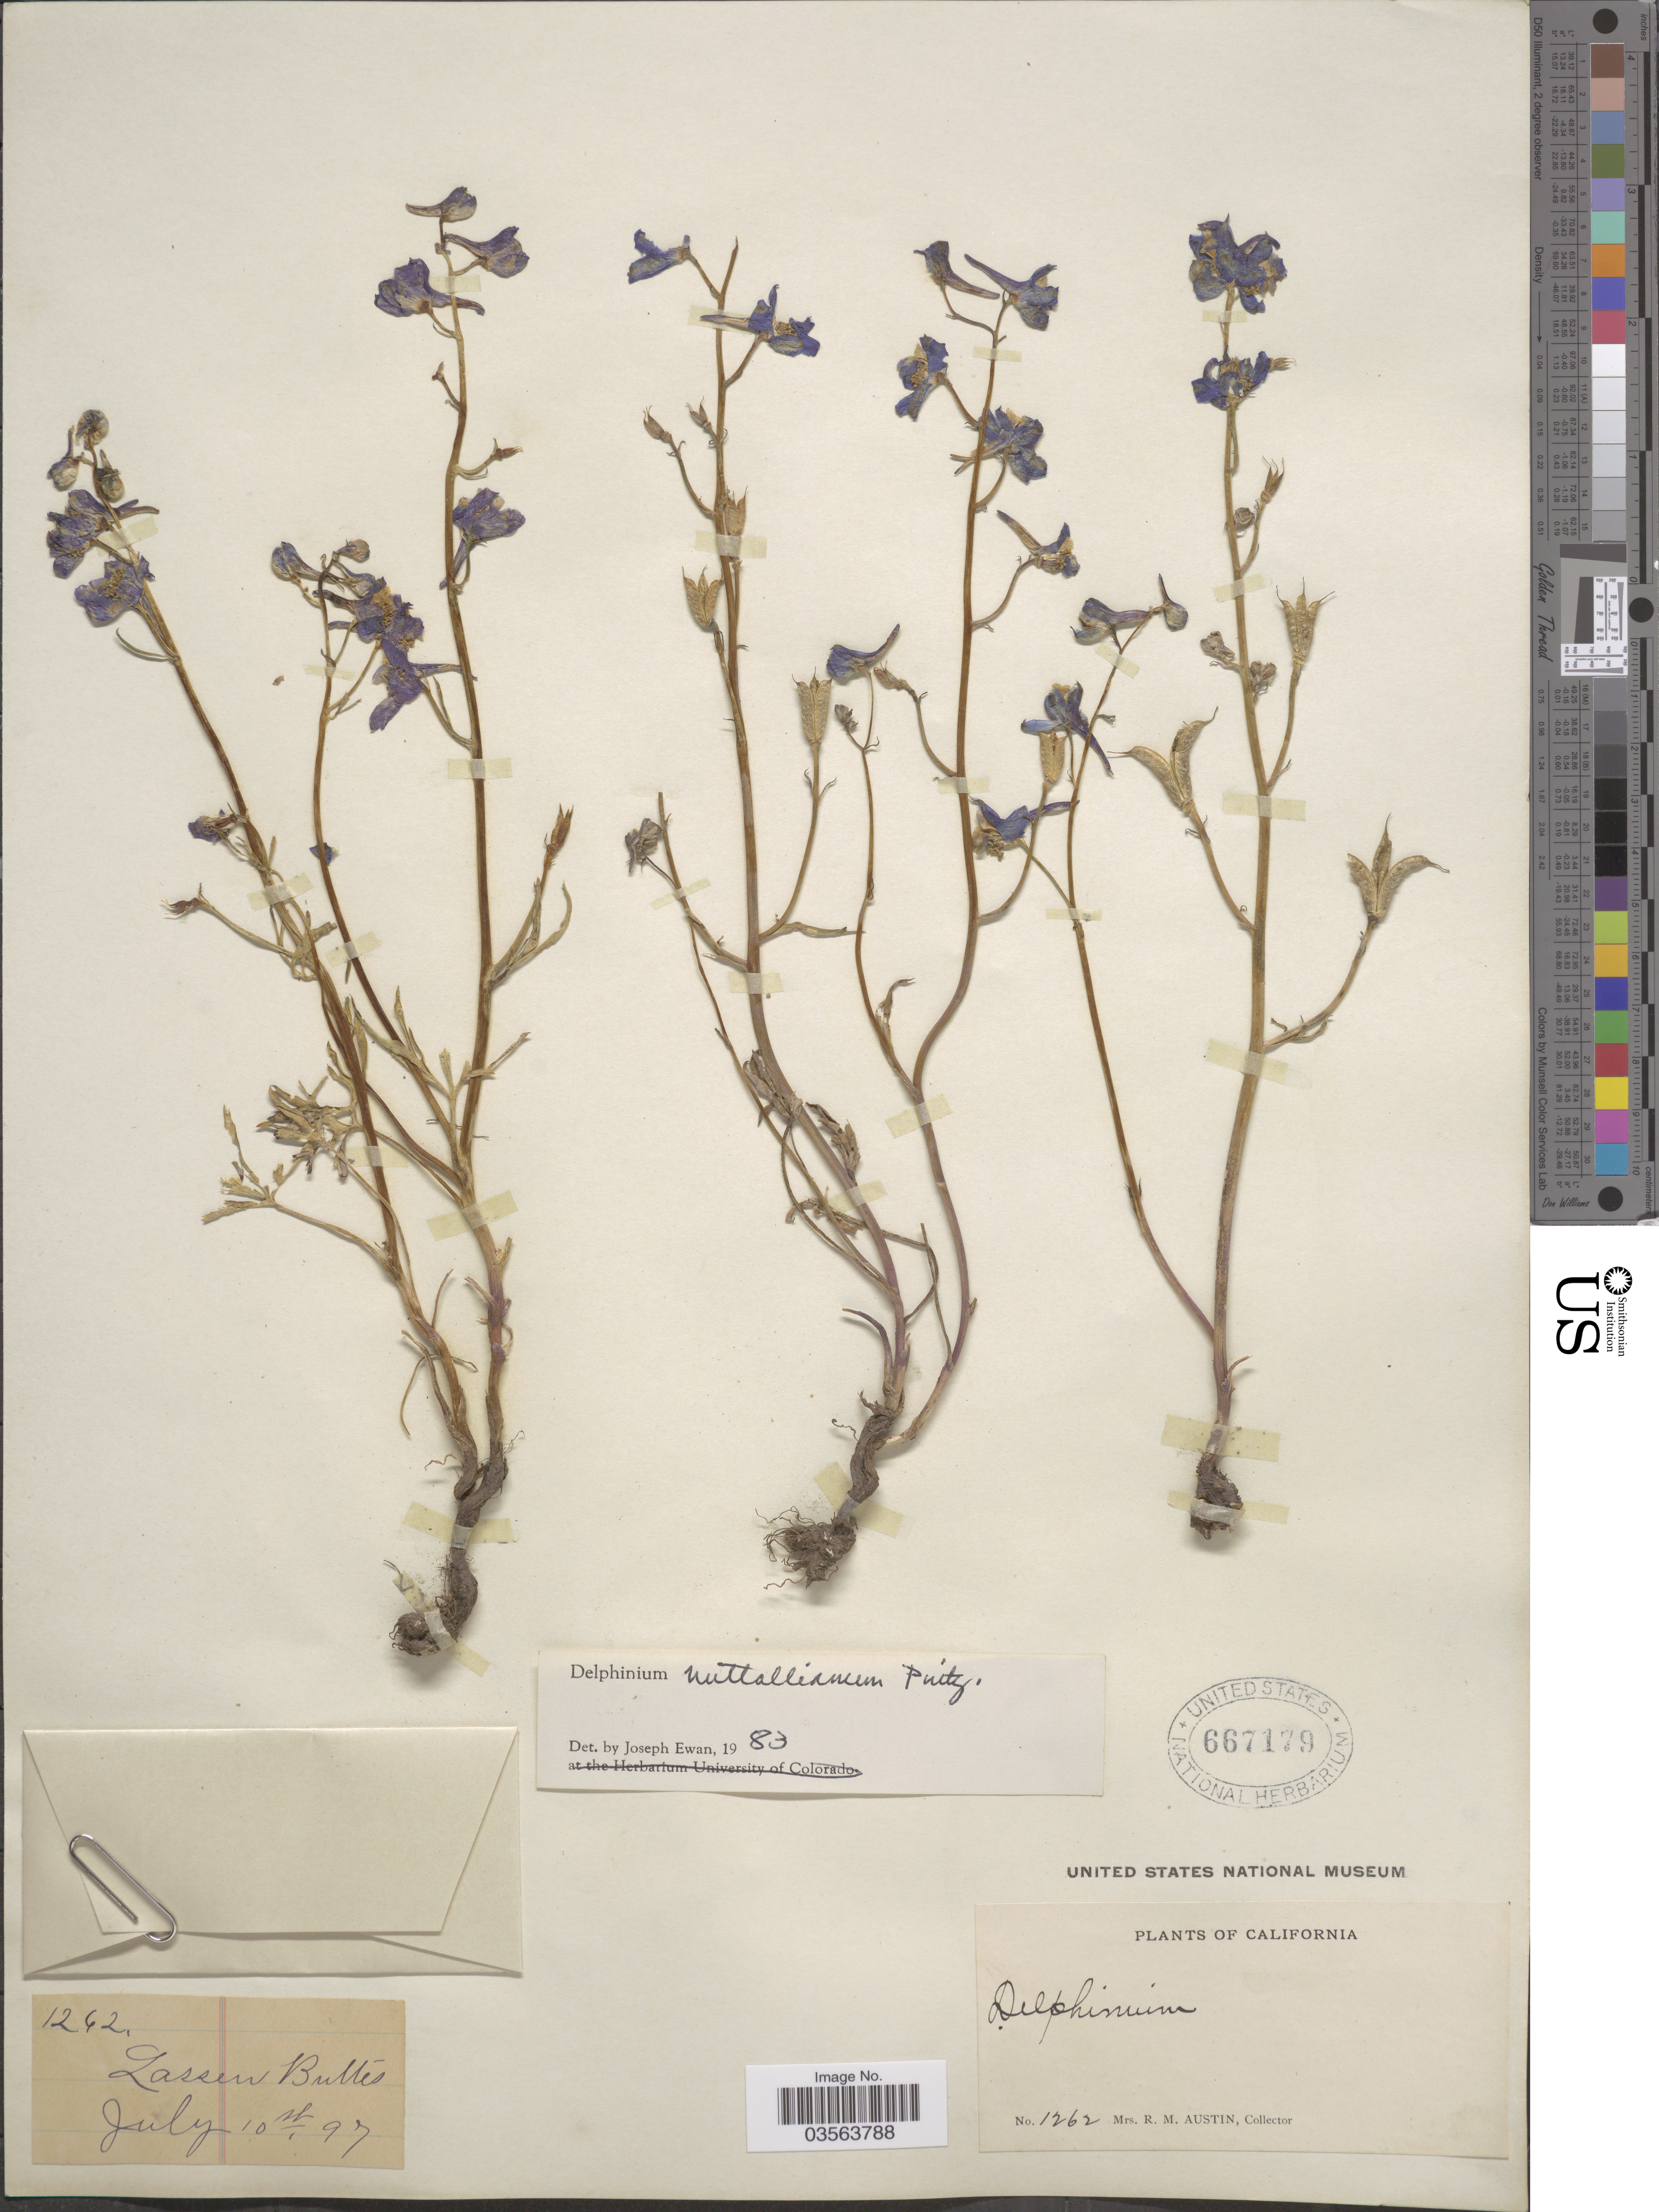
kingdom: Plantae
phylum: Tracheophyta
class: Magnoliopsida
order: Ranunculales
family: Ranunculaceae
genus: Delphinium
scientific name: Delphinium nuttallianum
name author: E. Pritz. ex Walpers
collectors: R. Austin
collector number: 1242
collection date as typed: Transcribed d/m/y: 10/7/97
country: United States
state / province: California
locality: Lassen Buttes.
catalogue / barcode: US 667179